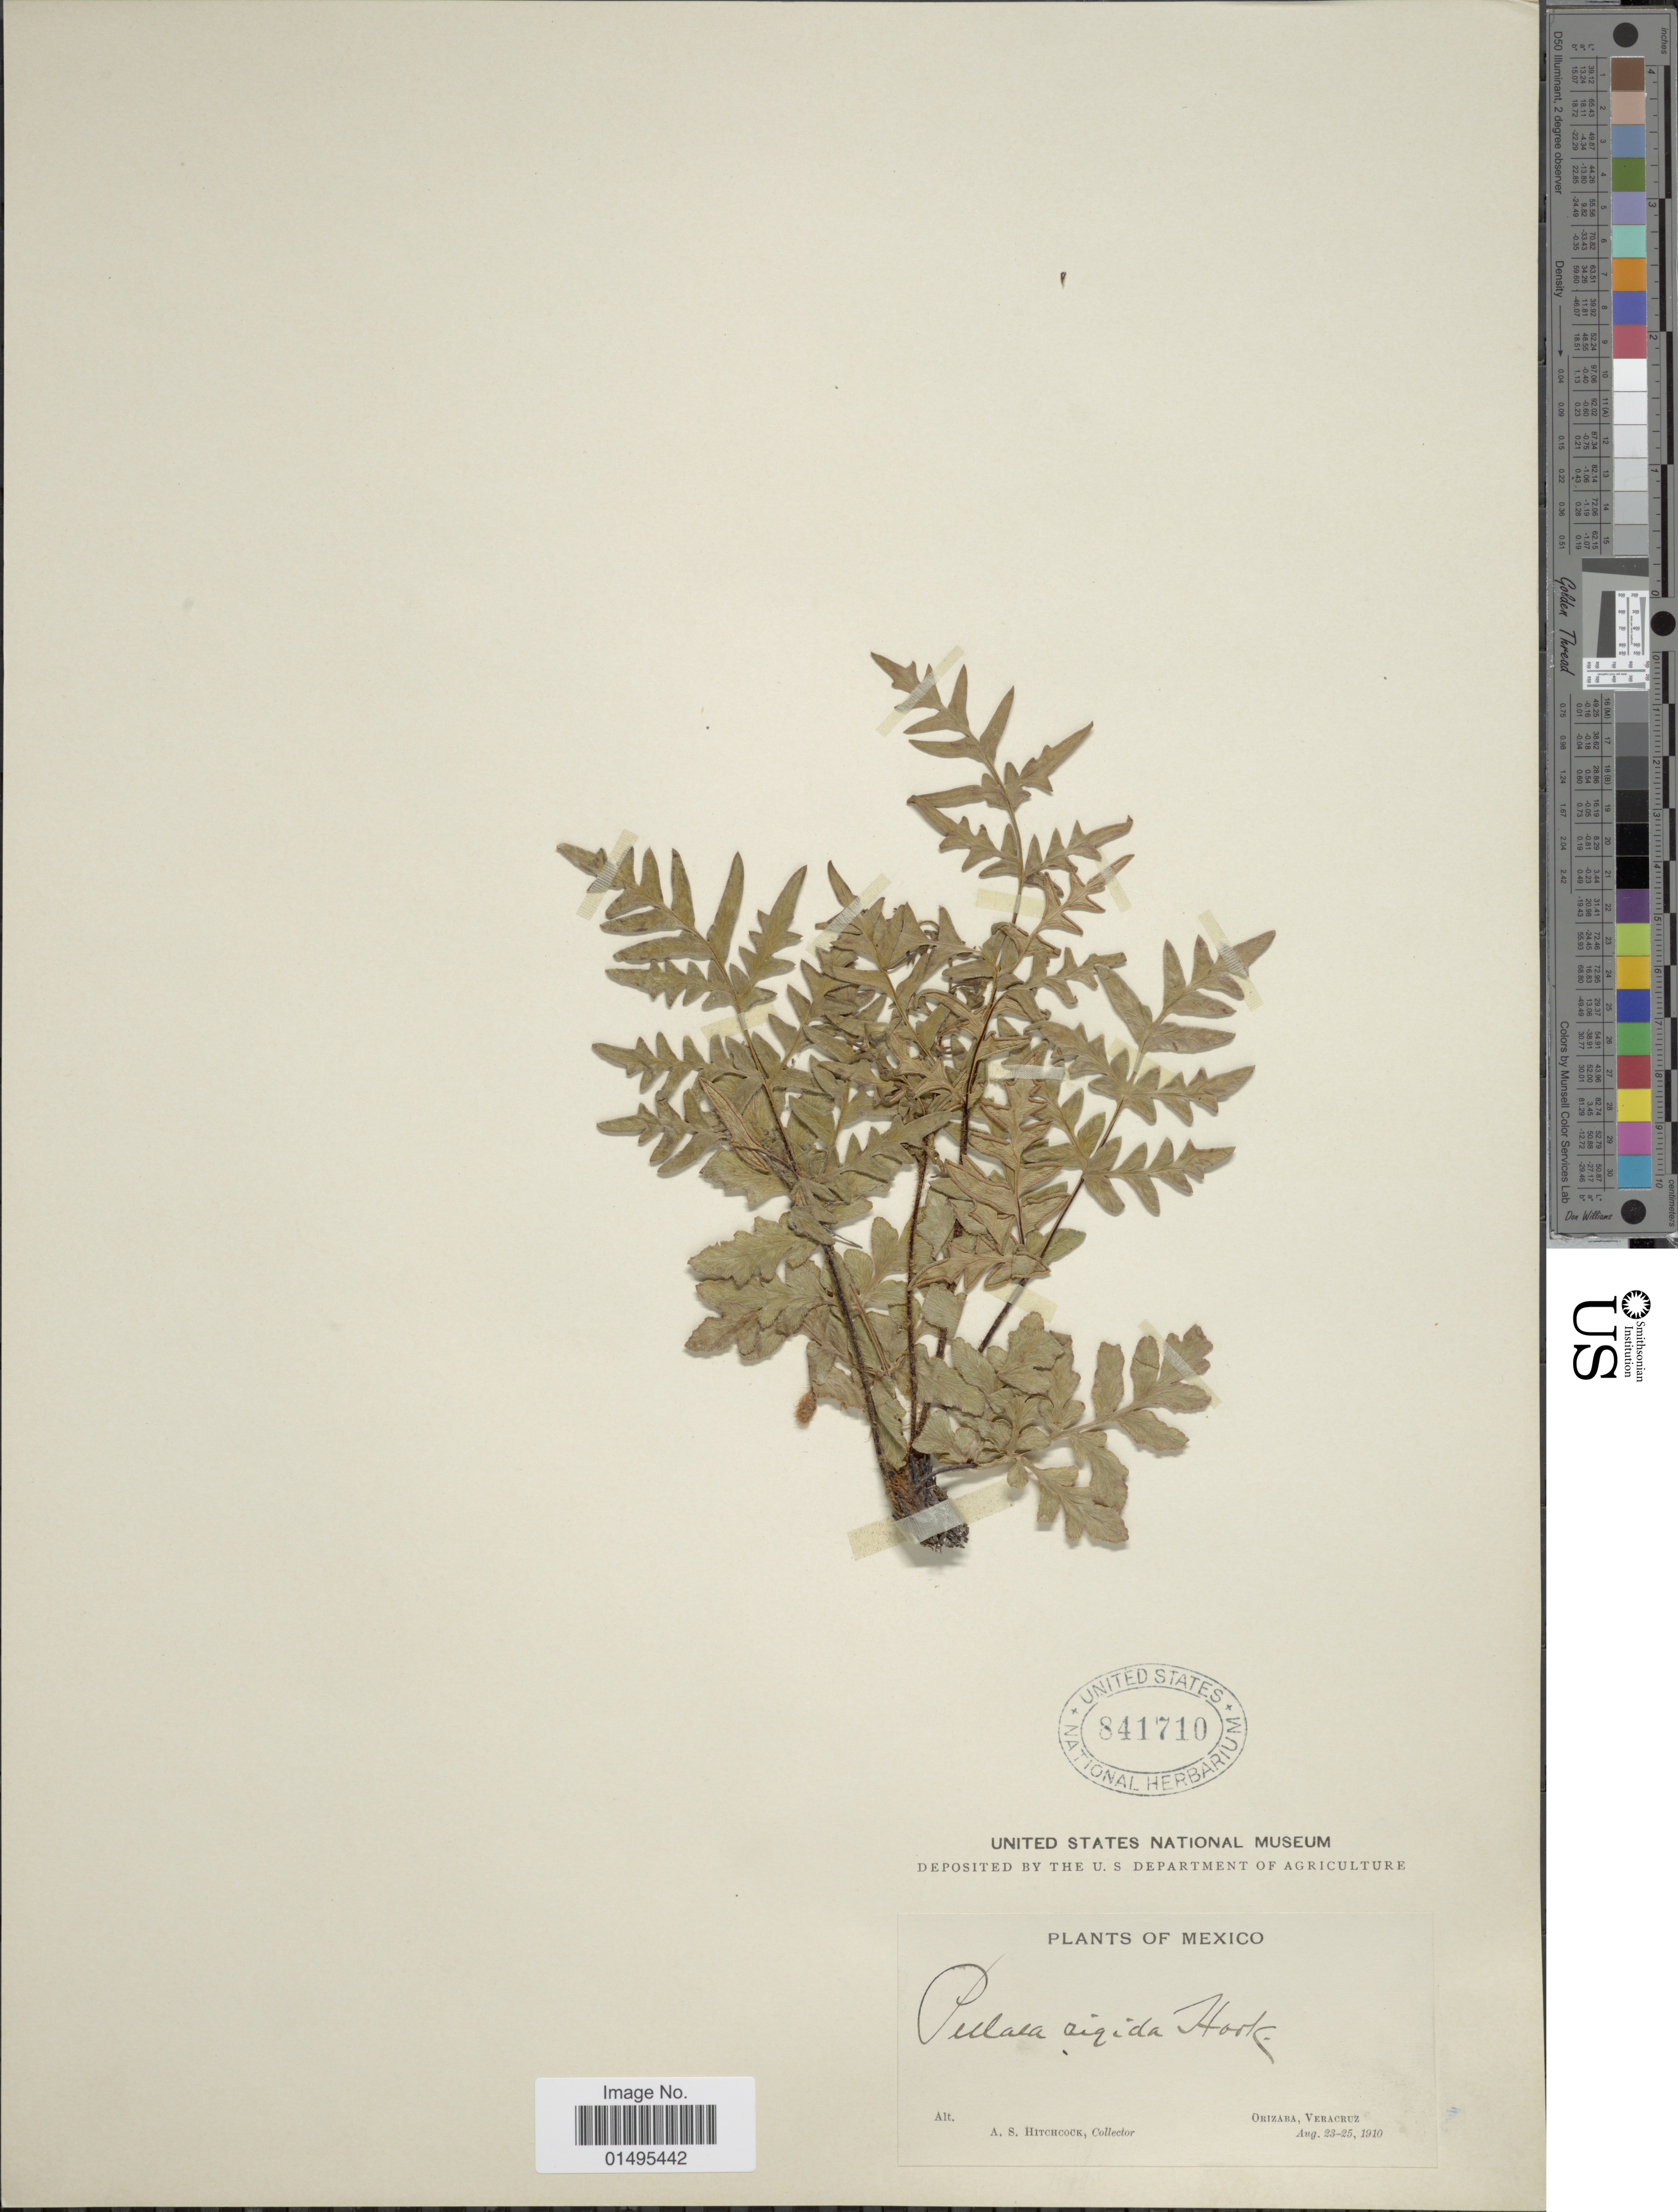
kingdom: Plantae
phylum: Tracheophyta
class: Polypodiopsida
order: Polypodiales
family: Pteridaceae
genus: Cheiloplecton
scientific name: Cheiloplecton rigidum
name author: (Sw.) Fée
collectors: A. Hitchcock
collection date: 1910-08-23/1910-08-25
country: Mexico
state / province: Veracruz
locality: Orizaba, Veracruz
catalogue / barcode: US 841710